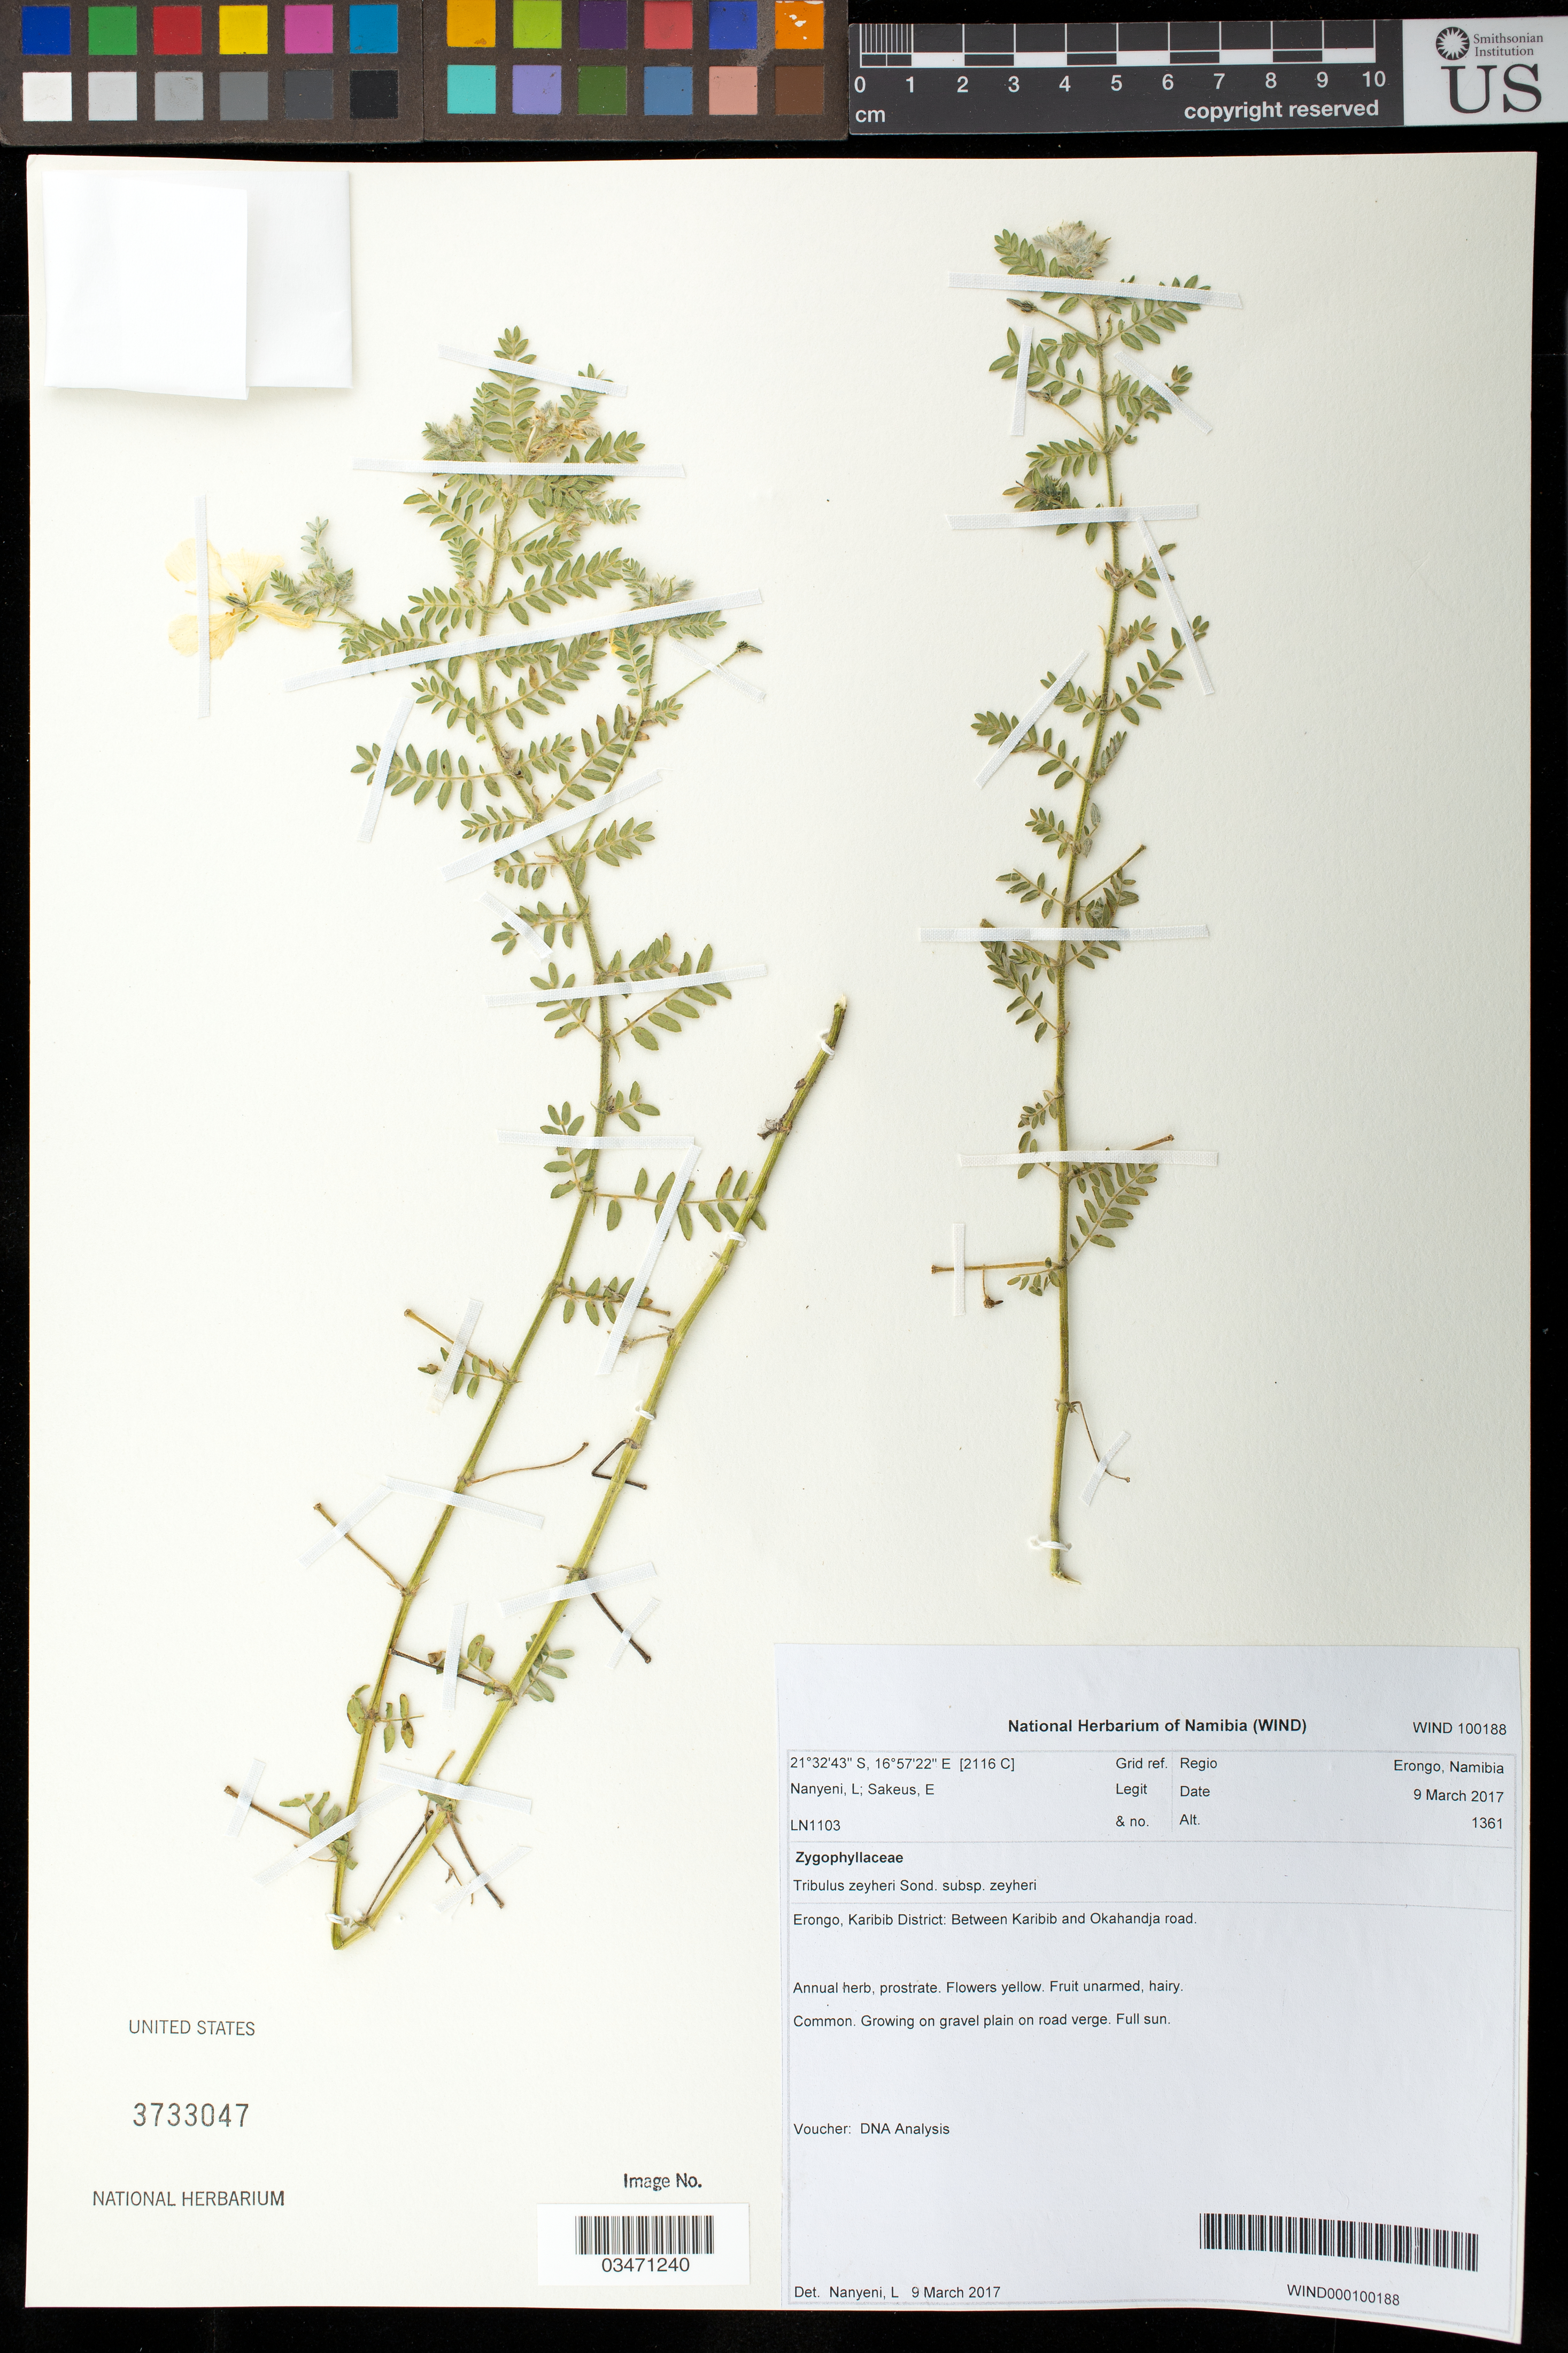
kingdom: Plantae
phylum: Tracheophyta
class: Magnoliopsida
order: Zygophyllales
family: Zygophyllaceae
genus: Tribulus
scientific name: Tribulus zeyheri subsp. zeyheri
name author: Sond.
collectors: L. Nanyeni & E. Sakeus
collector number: LN1103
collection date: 2017-03-09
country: Namibia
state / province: Erongo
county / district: Karibib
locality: Between Karibib and Okahandja road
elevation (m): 1361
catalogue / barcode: US 3733047